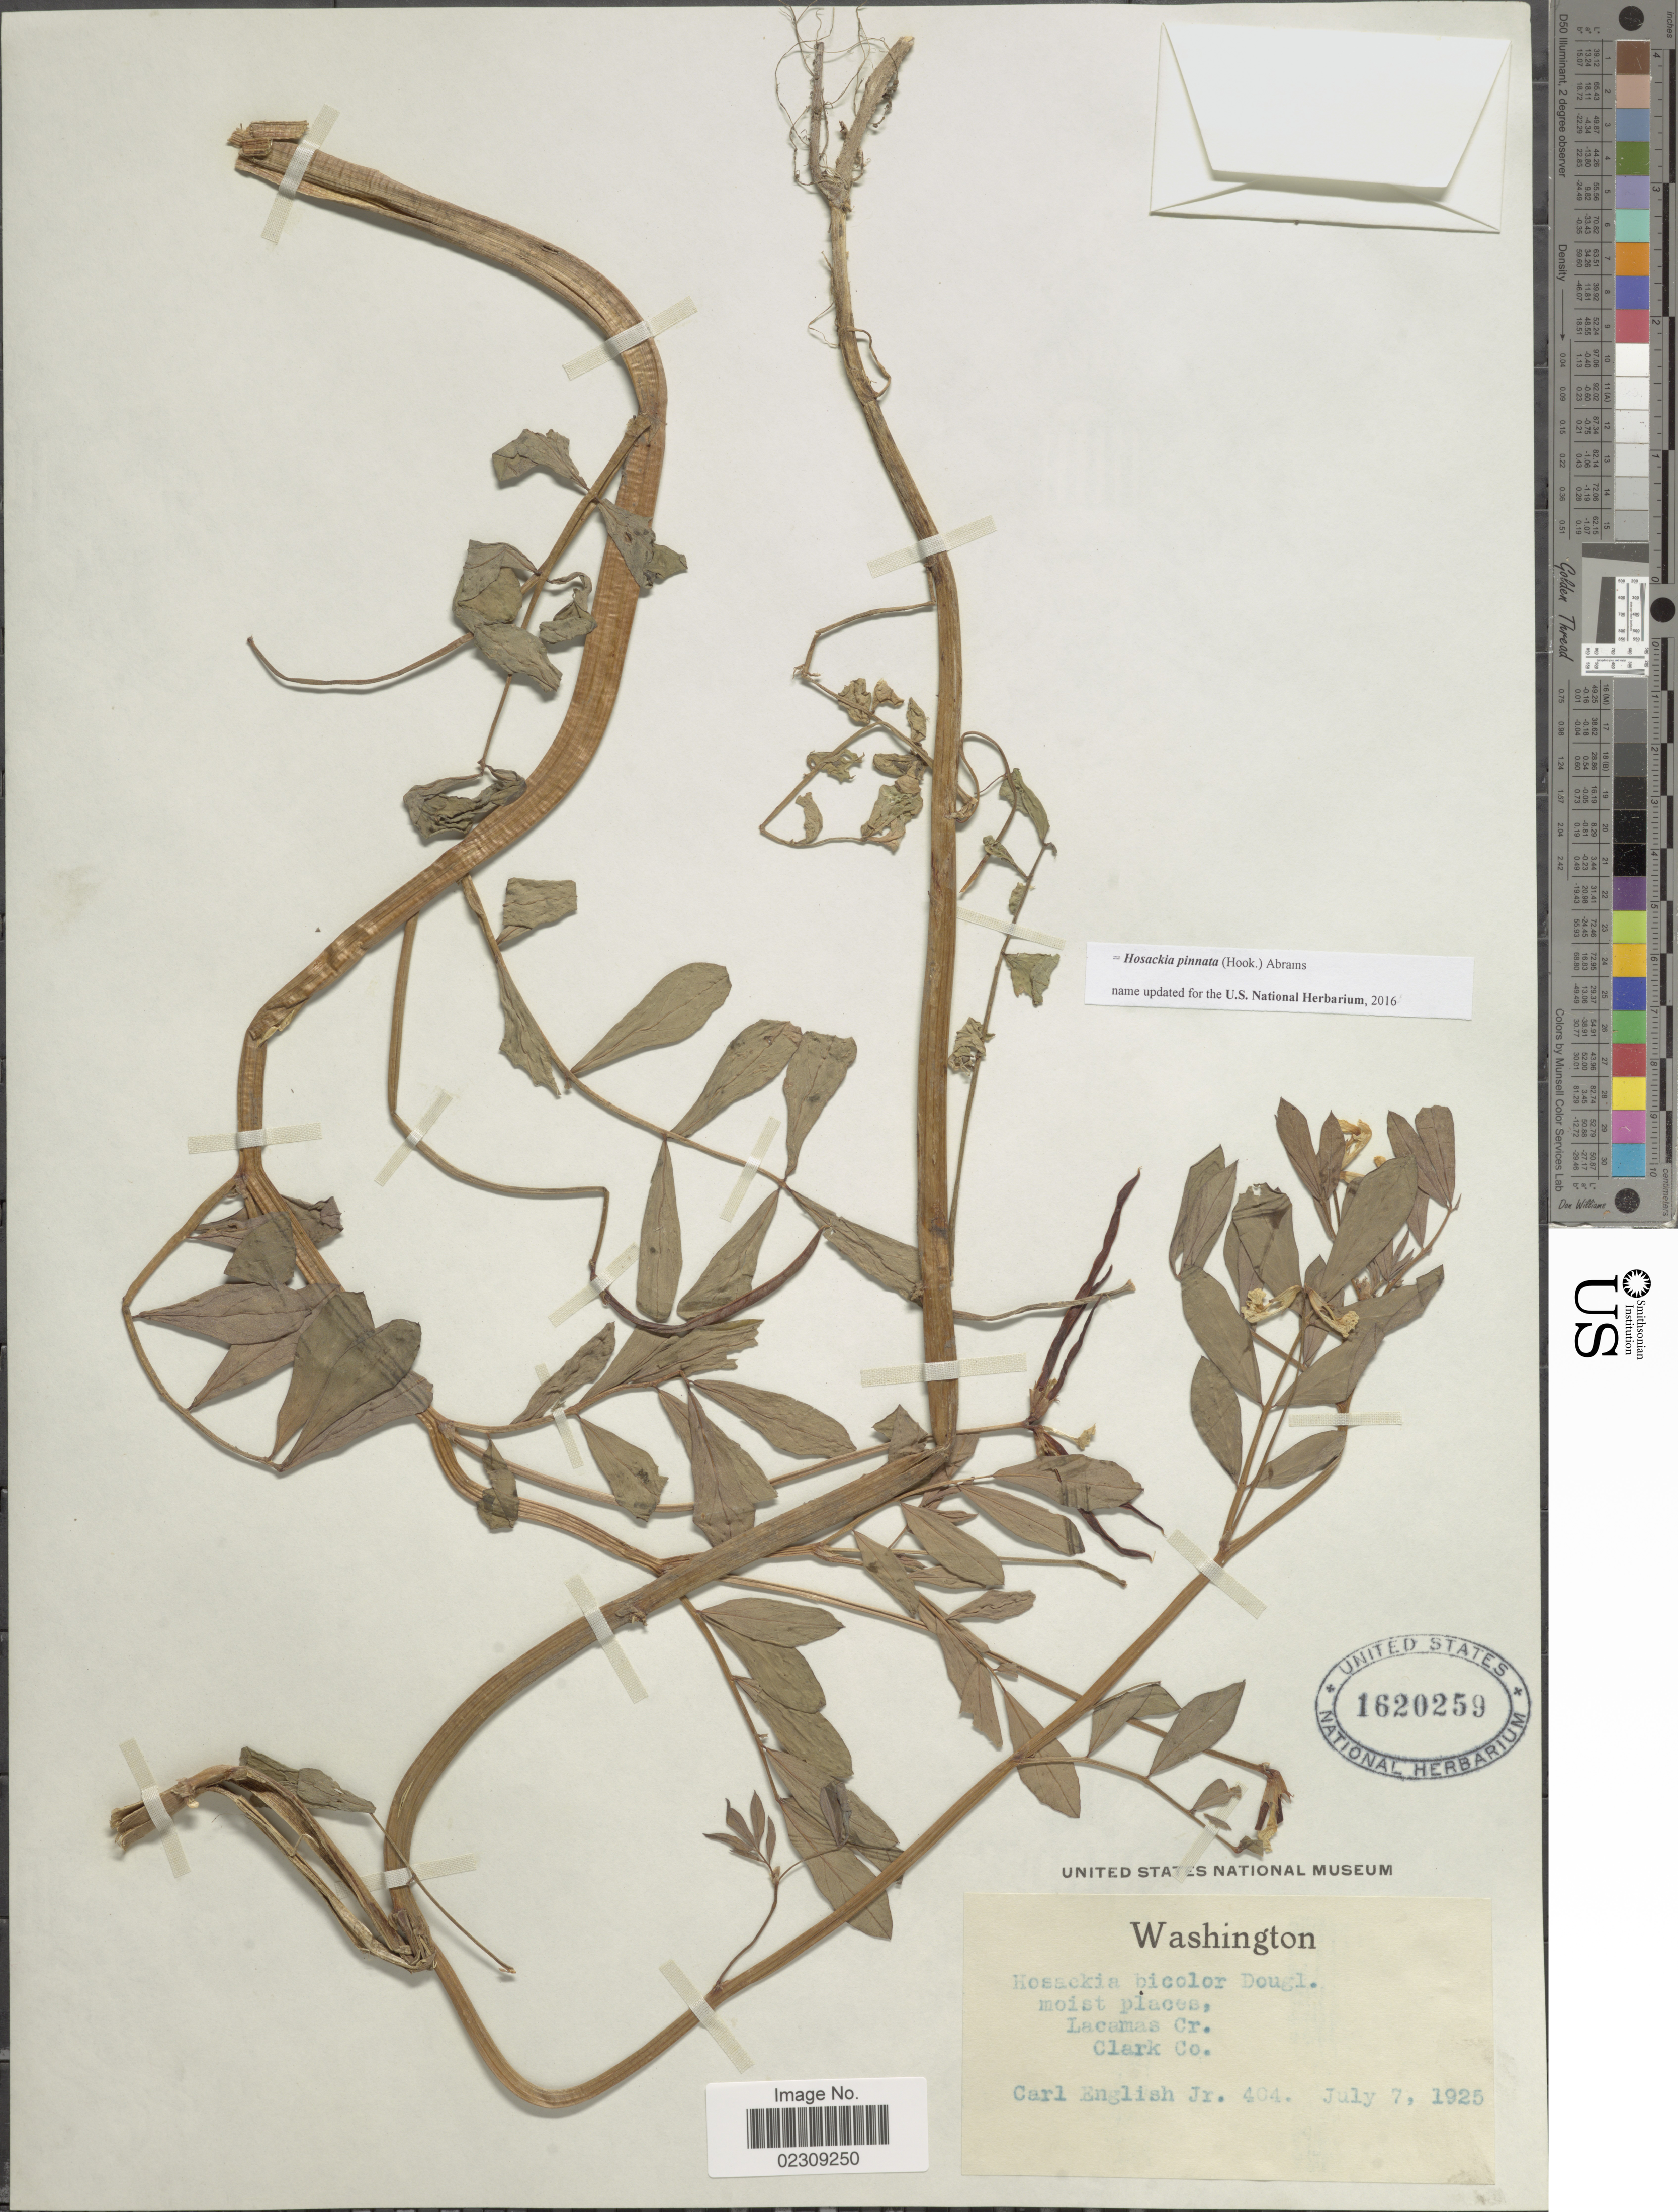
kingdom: Plantae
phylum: Tracheophyta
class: Magnoliopsida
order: Fabales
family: Fabaceae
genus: Hosackia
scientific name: Hosackia pinnata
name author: (Hook.) Abrams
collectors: C. English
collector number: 404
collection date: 1925-07-07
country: United States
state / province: Washington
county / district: Clark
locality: Moist places, Lacamas Cr. Clark Co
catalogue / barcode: US 1620259